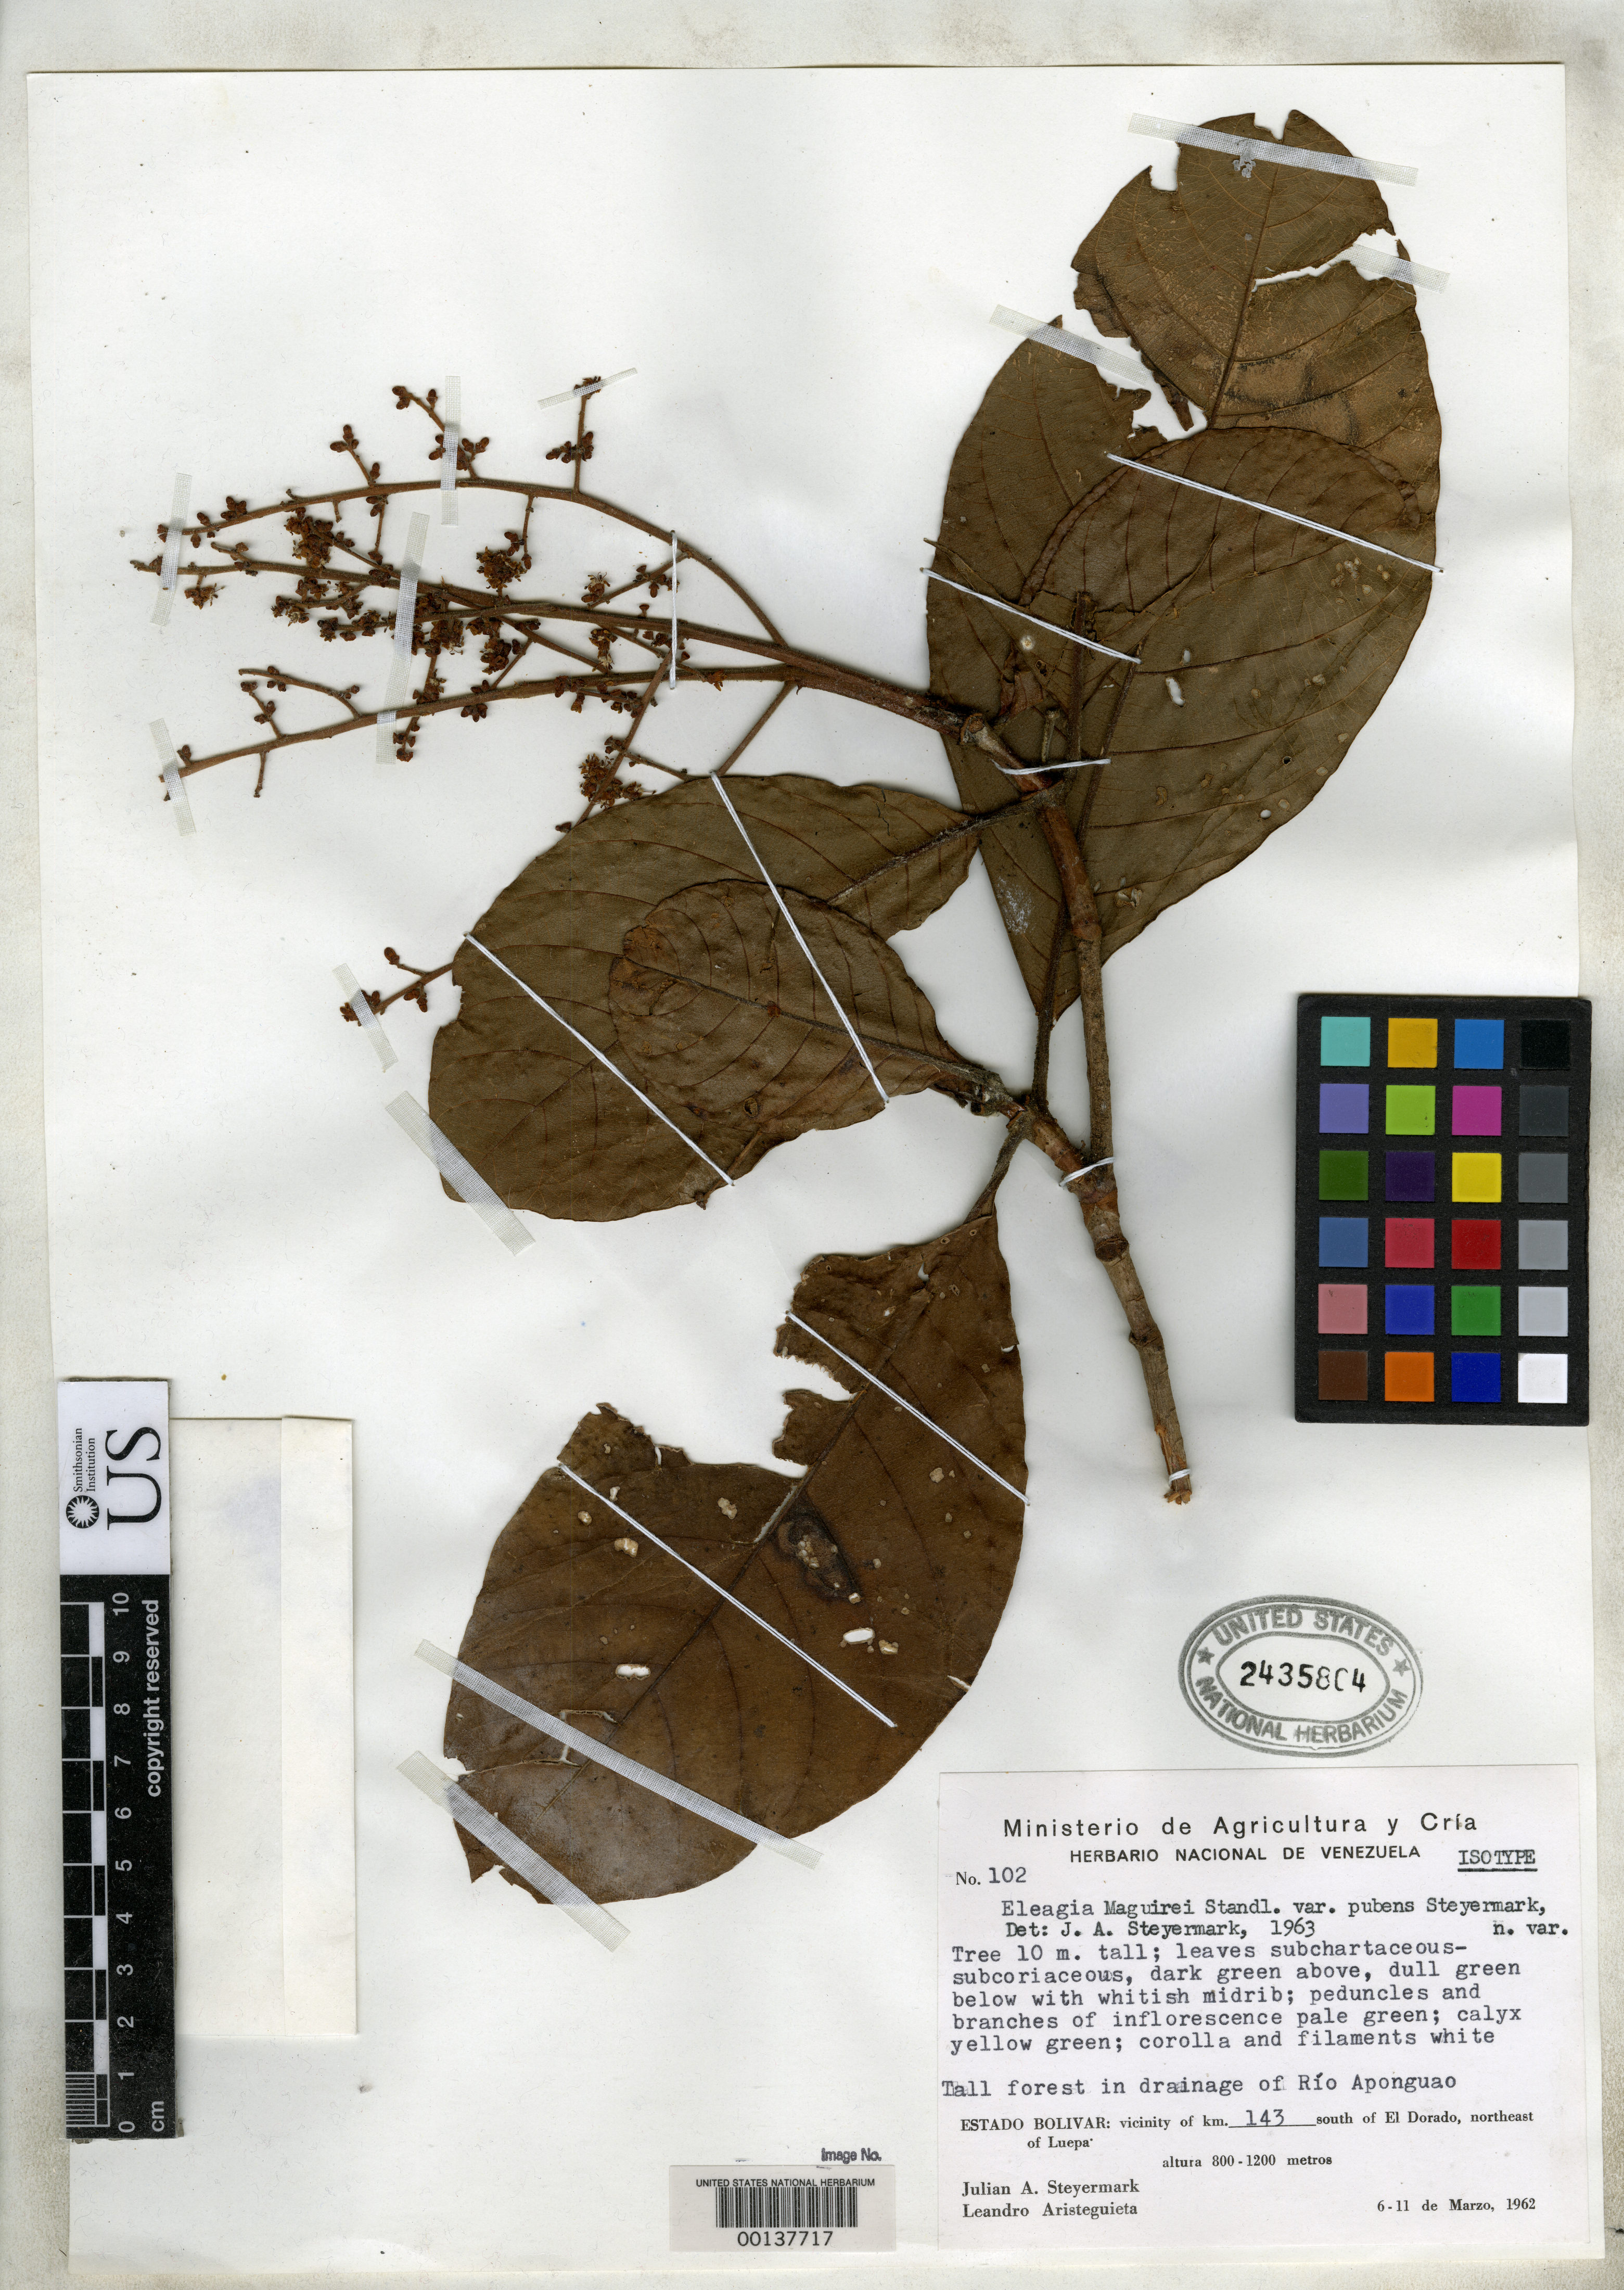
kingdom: Plantae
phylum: Tracheophyta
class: Magnoliopsida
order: Gentianales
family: Rubiaceae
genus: Elaeagia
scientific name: Elaeagia maguirei var. pubens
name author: Steyerm.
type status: Isotype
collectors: J. Steyermark & L. Aristeguieta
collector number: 102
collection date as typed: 06 Mar 1962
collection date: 1962-03-06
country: Venezuela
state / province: Bolivar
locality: Rio Apongvao.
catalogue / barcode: US 2435804